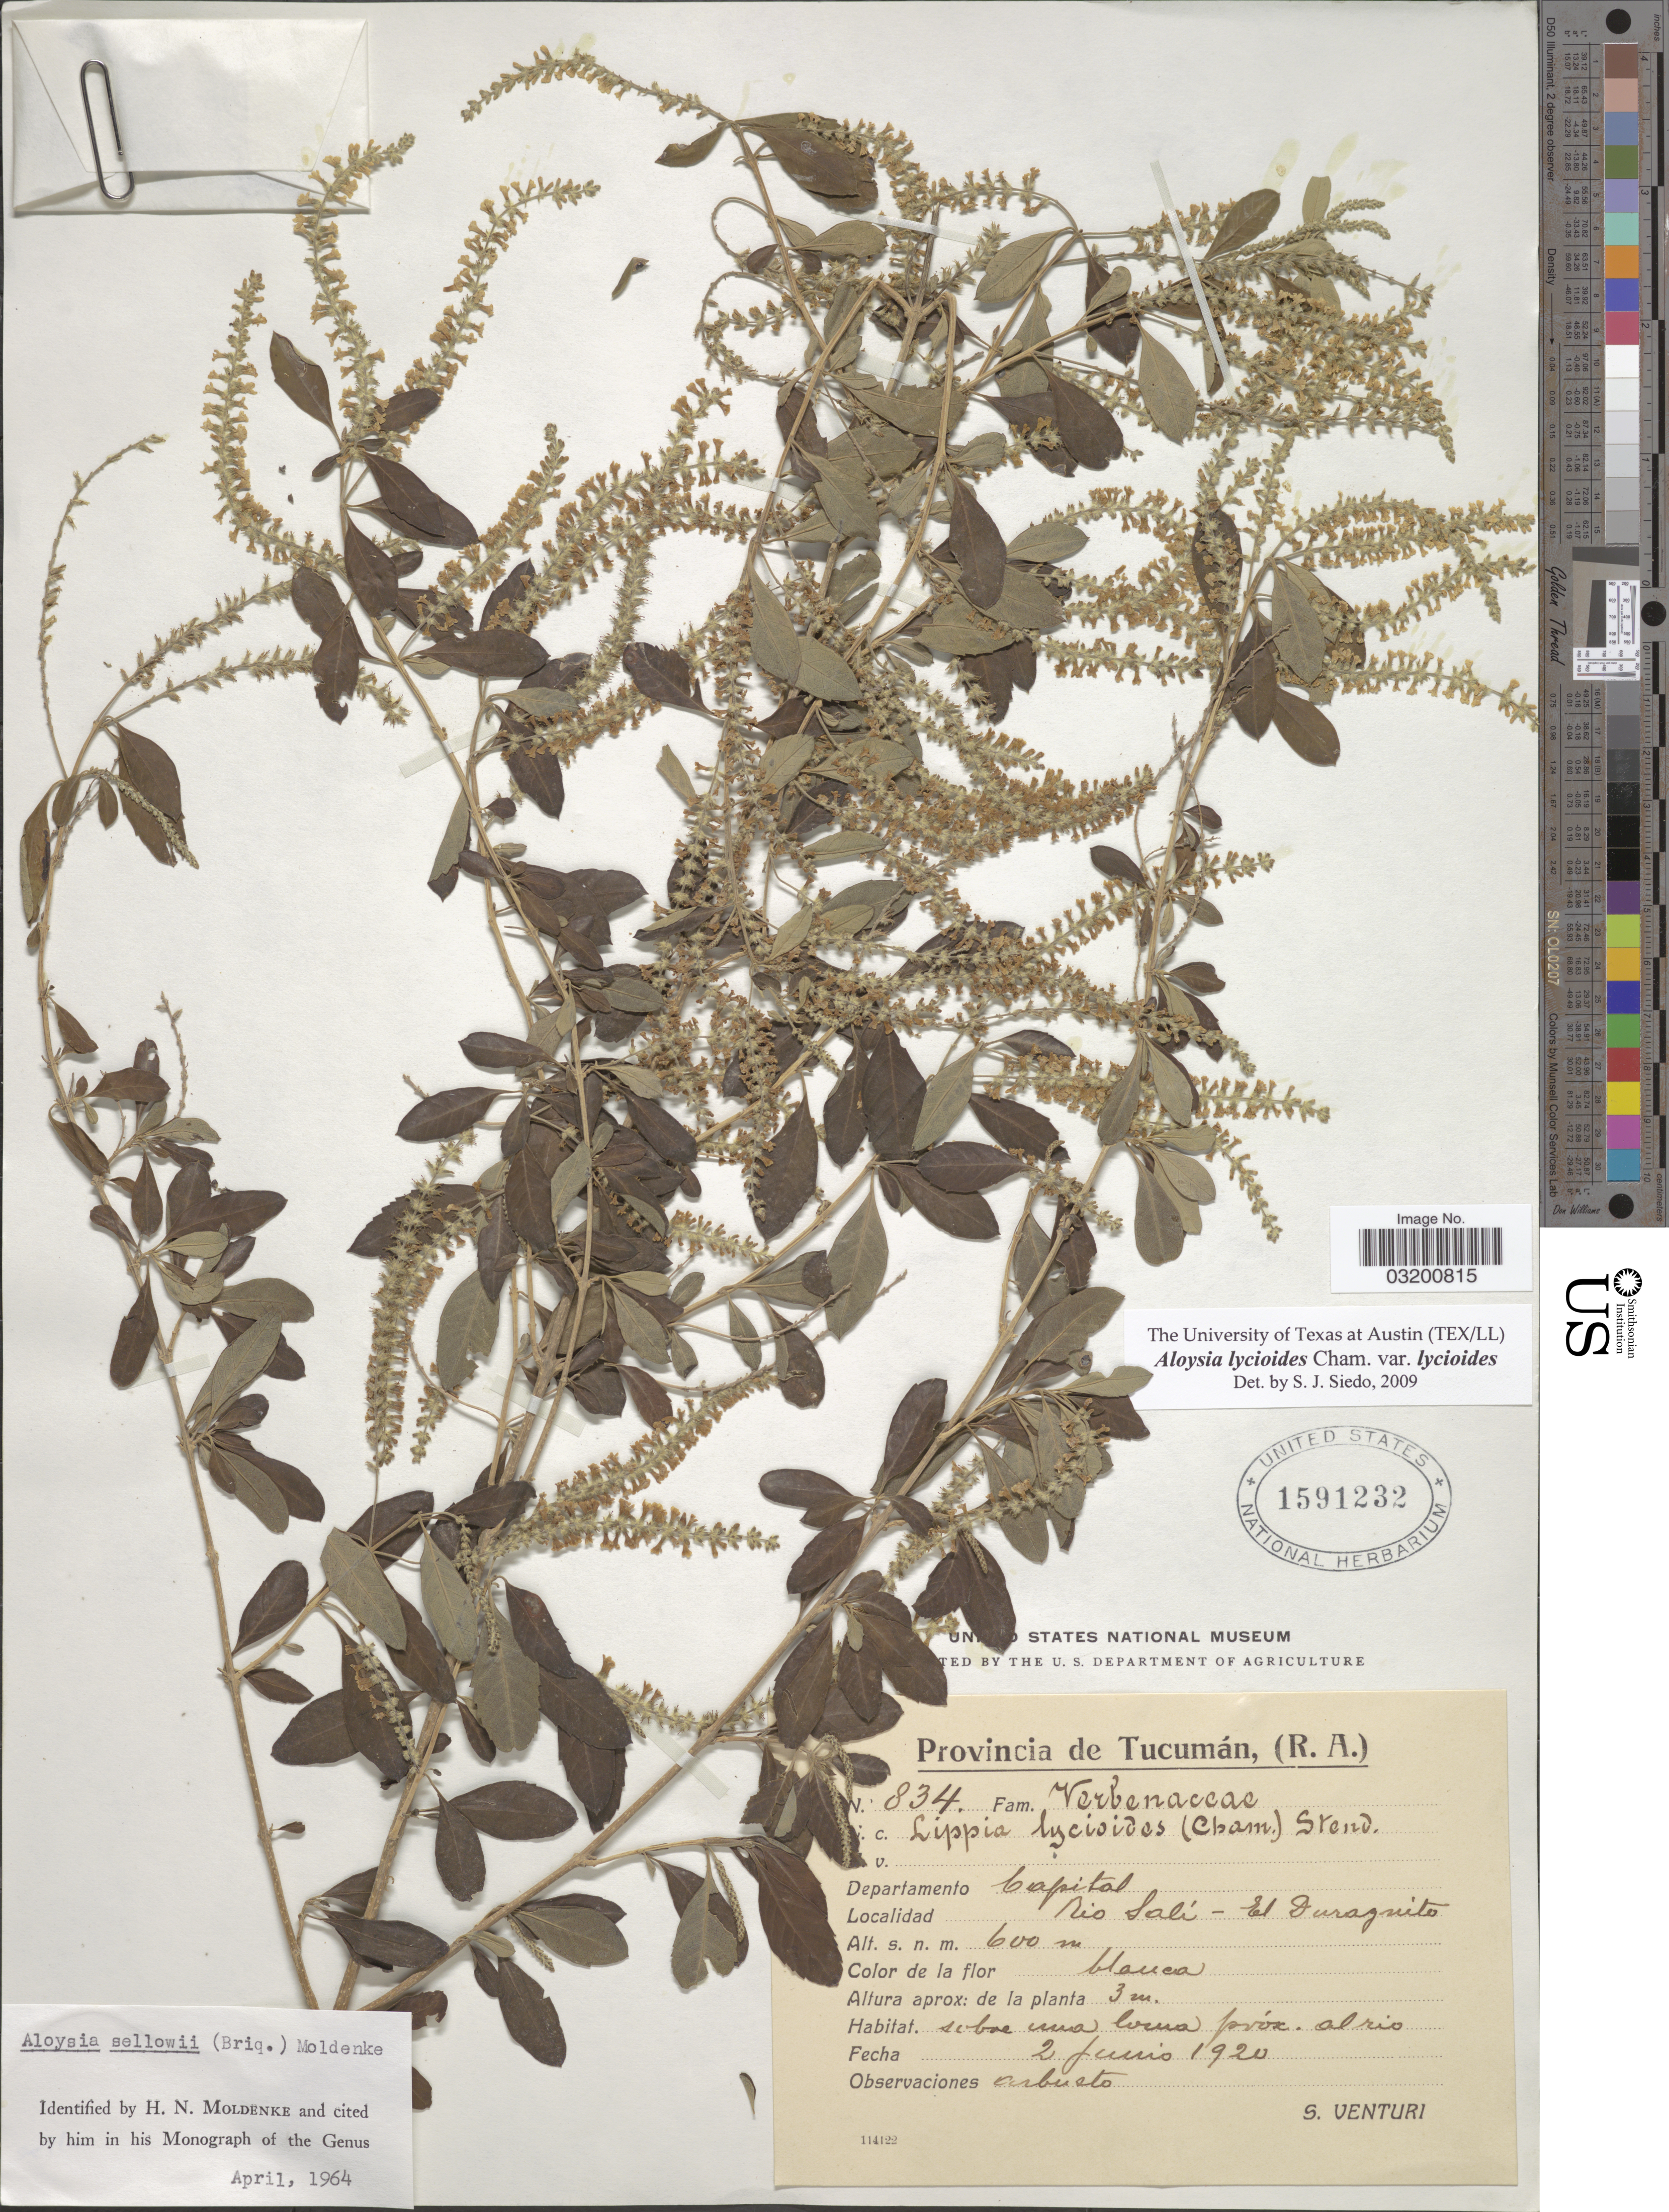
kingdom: Plantae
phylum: Tracheophyta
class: Magnoliopsida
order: Lamiales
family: Verbenaceae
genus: Aloysia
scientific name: Aloysia lycioides var. lycioides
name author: Cham.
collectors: S. Venturi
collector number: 834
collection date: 1920-06-02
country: Argentina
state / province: Tucuman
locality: Departamento Capital. Rio Salí- El Duraguito.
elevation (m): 600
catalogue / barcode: US 1591232